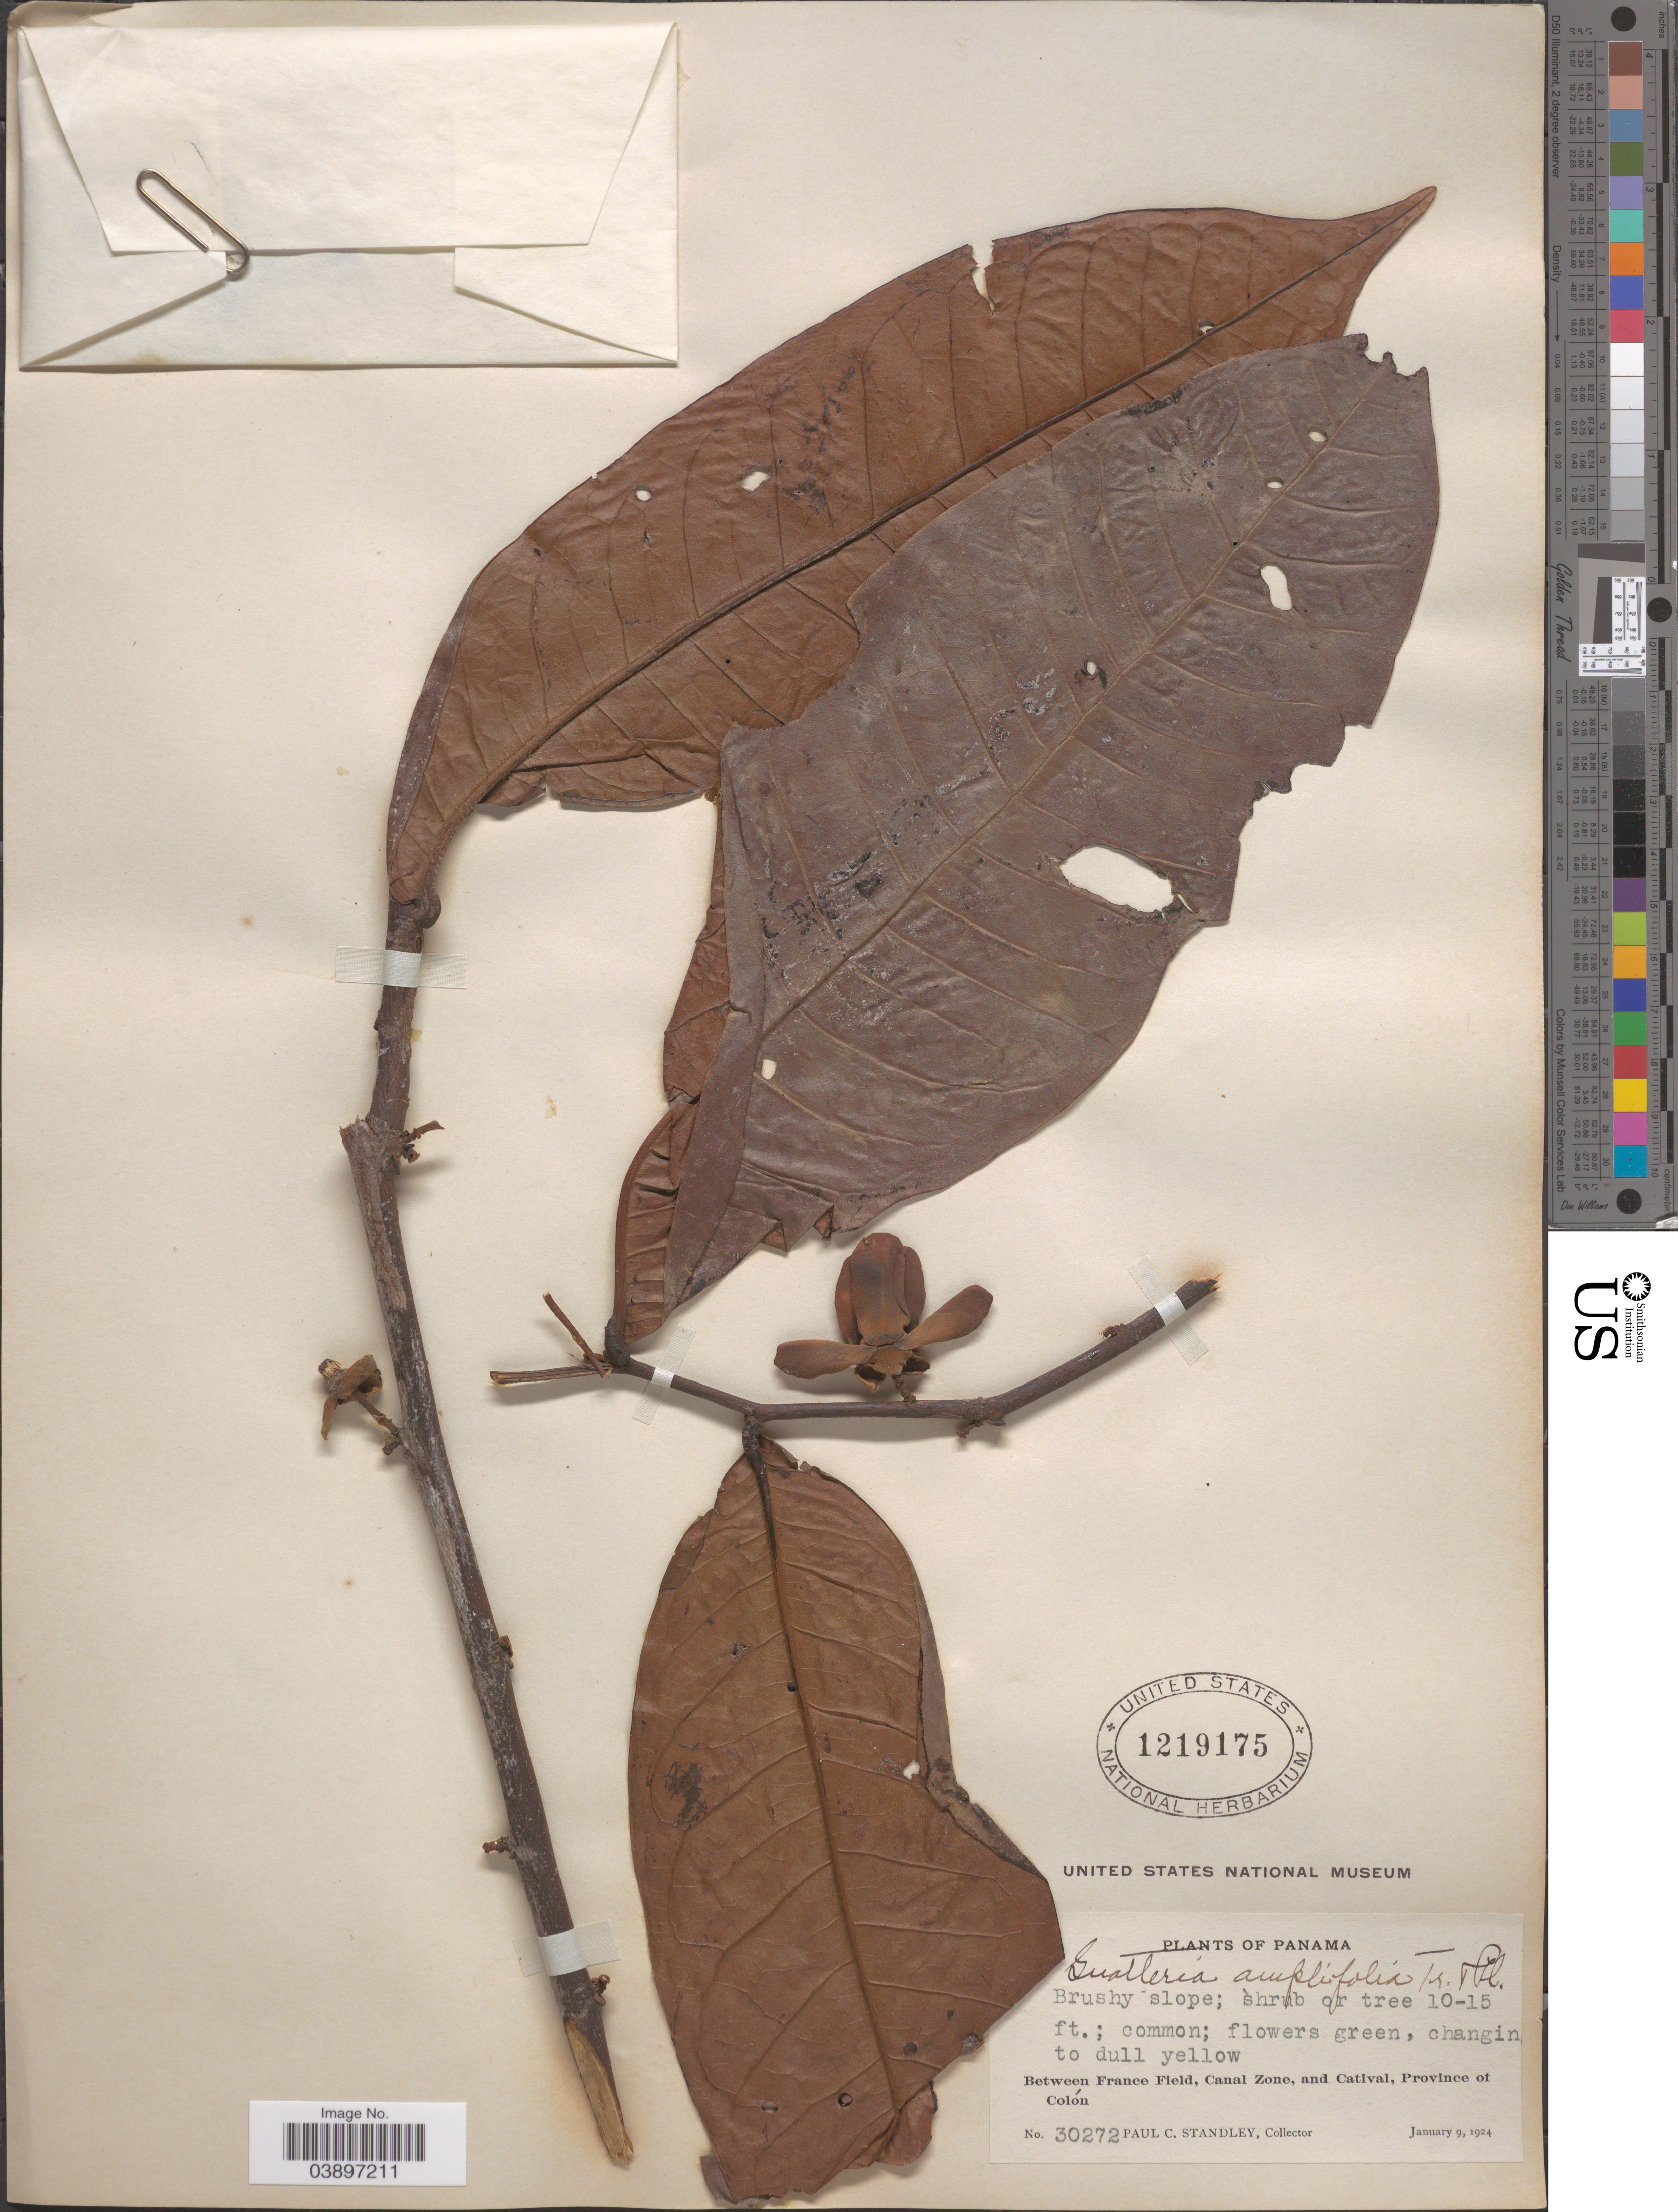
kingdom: Plantae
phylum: Tracheophyta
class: Magnoliopsida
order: Magnoliales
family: Annonaceae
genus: Guatteria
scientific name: Guatteria amplifolia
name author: Triana & Planch.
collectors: P. C. Standley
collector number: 30272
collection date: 1924-01-09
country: Panama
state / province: Colón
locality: Between France Field, Canal Zone, and Catival, Province of Colón.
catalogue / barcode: US 1219175